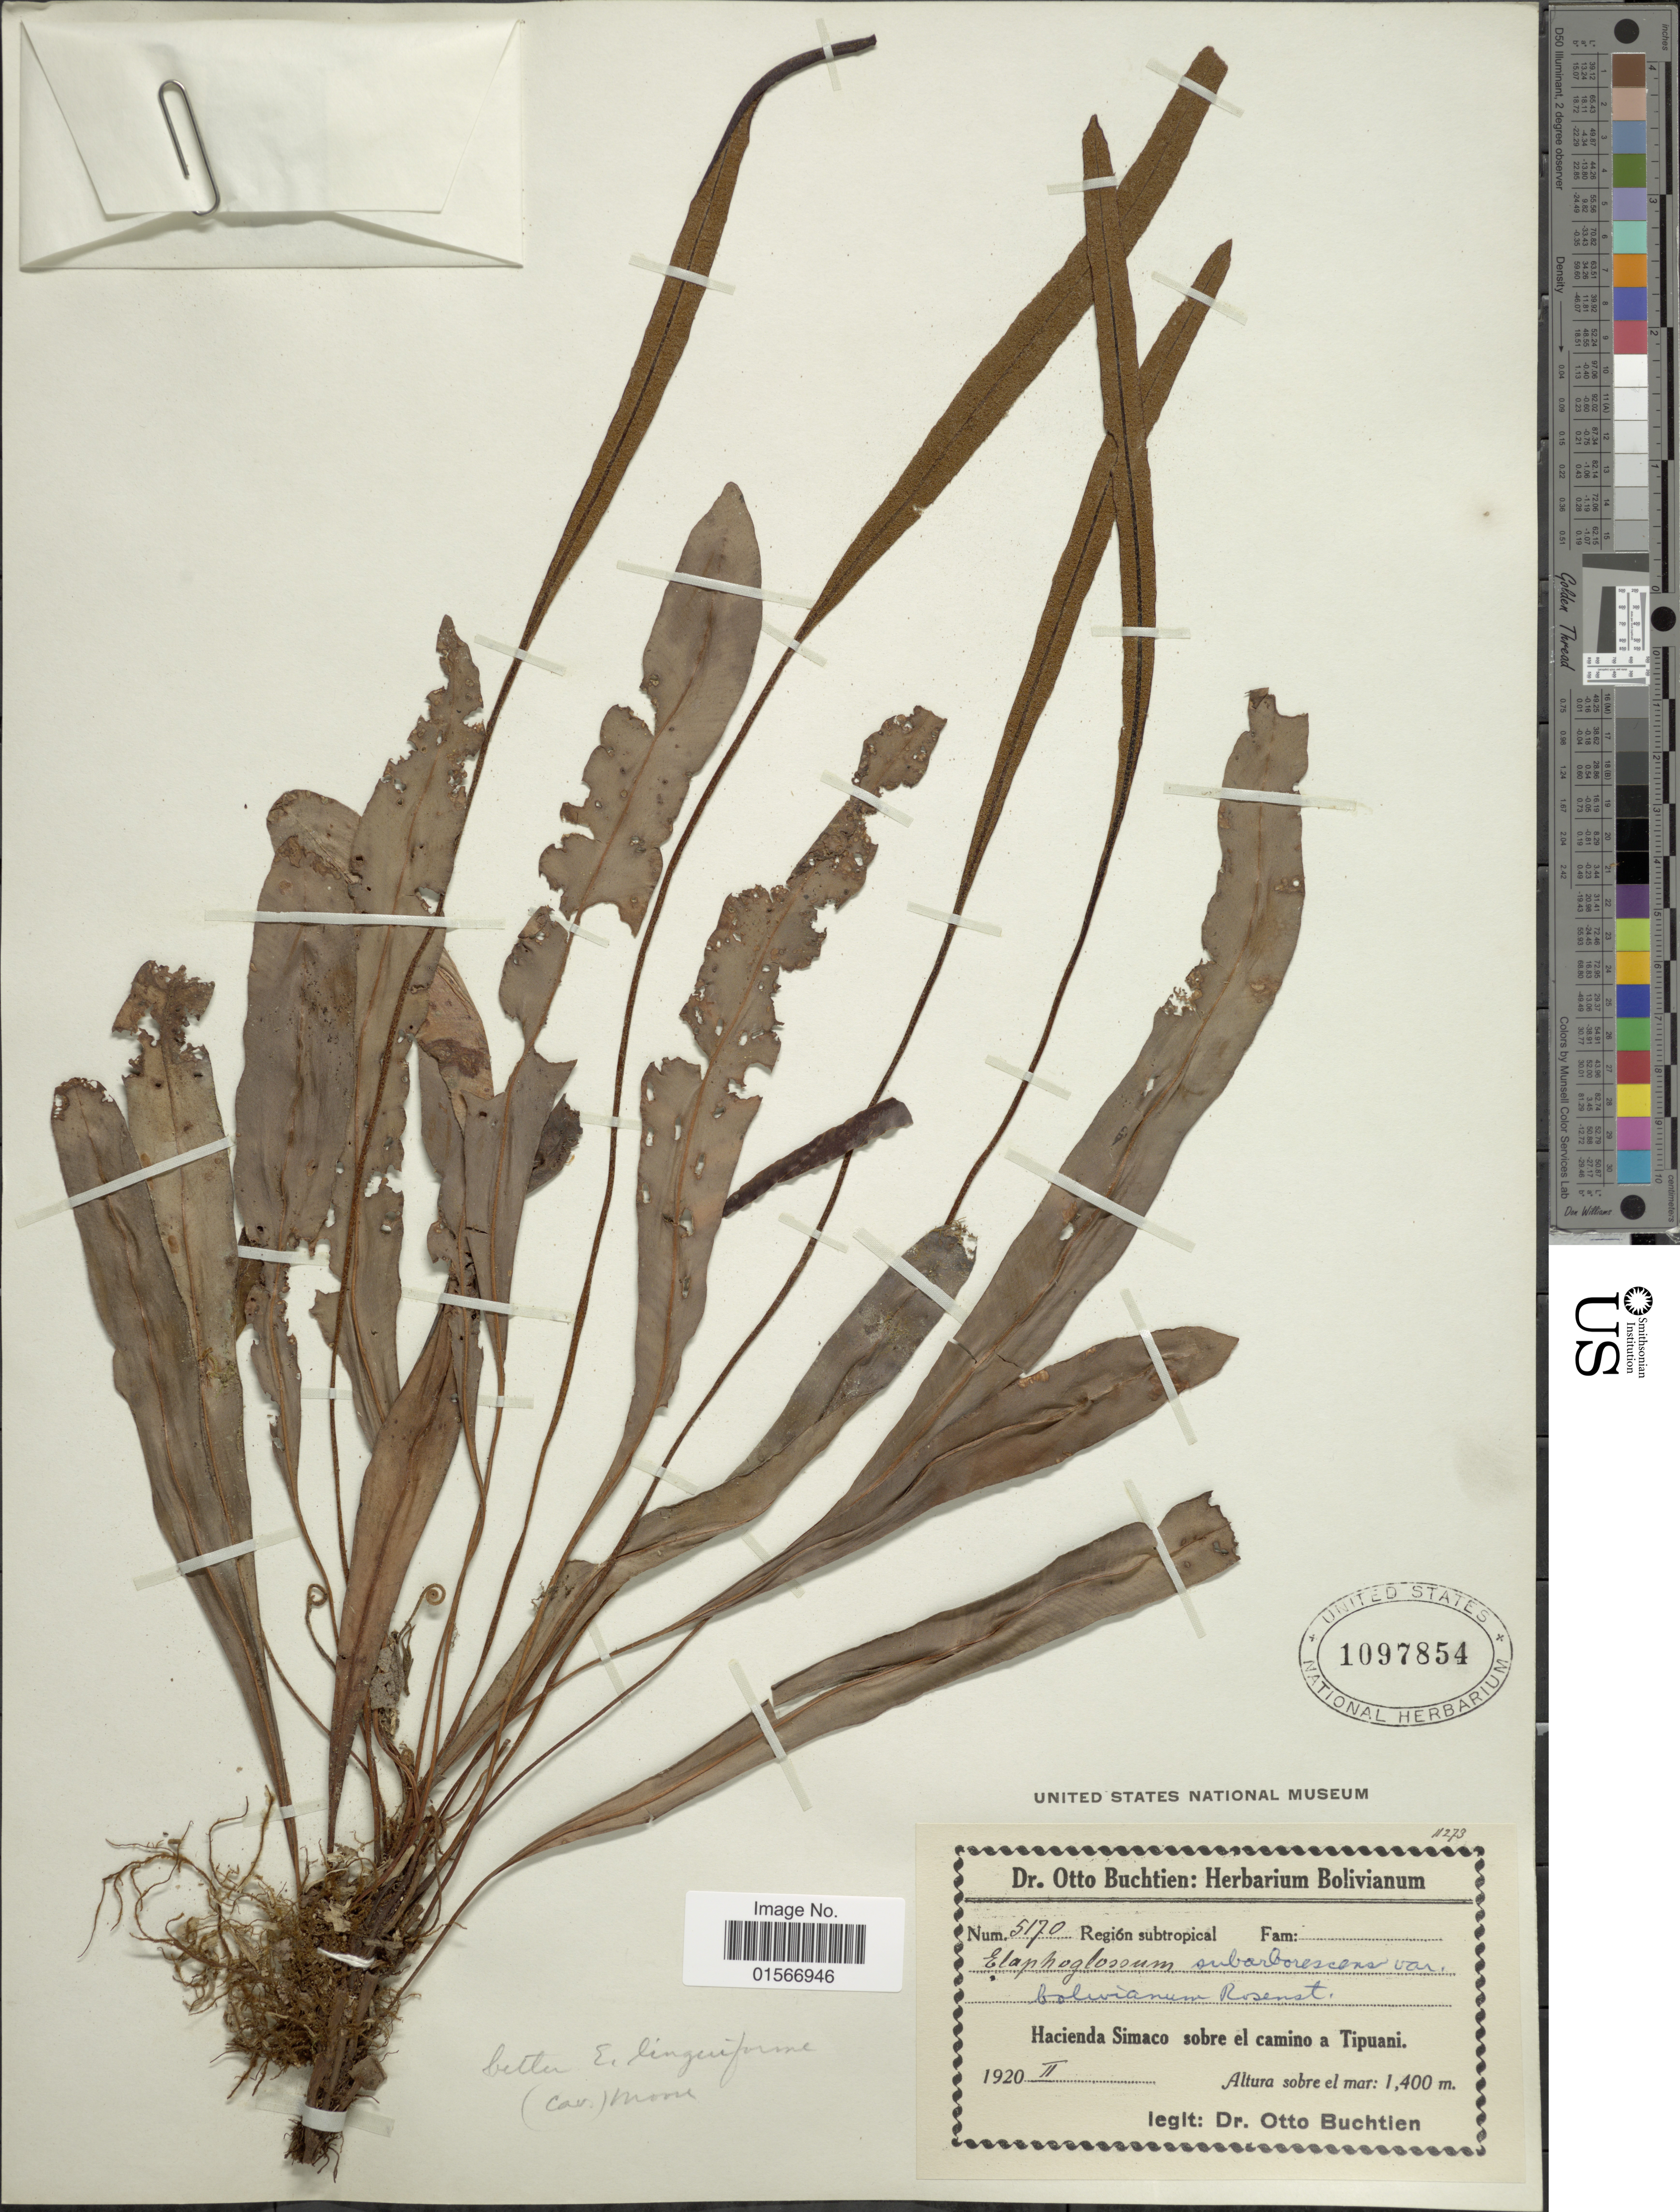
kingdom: Plantae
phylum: Tracheophyta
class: Polypodiopsida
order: Polypodiales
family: Dryopteridaceae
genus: Elaphoglossum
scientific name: Elaphoglossum linguiforme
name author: Hieron.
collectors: O. Buchtien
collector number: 5170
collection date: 1920-02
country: Bolivia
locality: Hacienda Simaco sobre el camino a Tipuani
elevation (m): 1400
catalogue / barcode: US 1097854